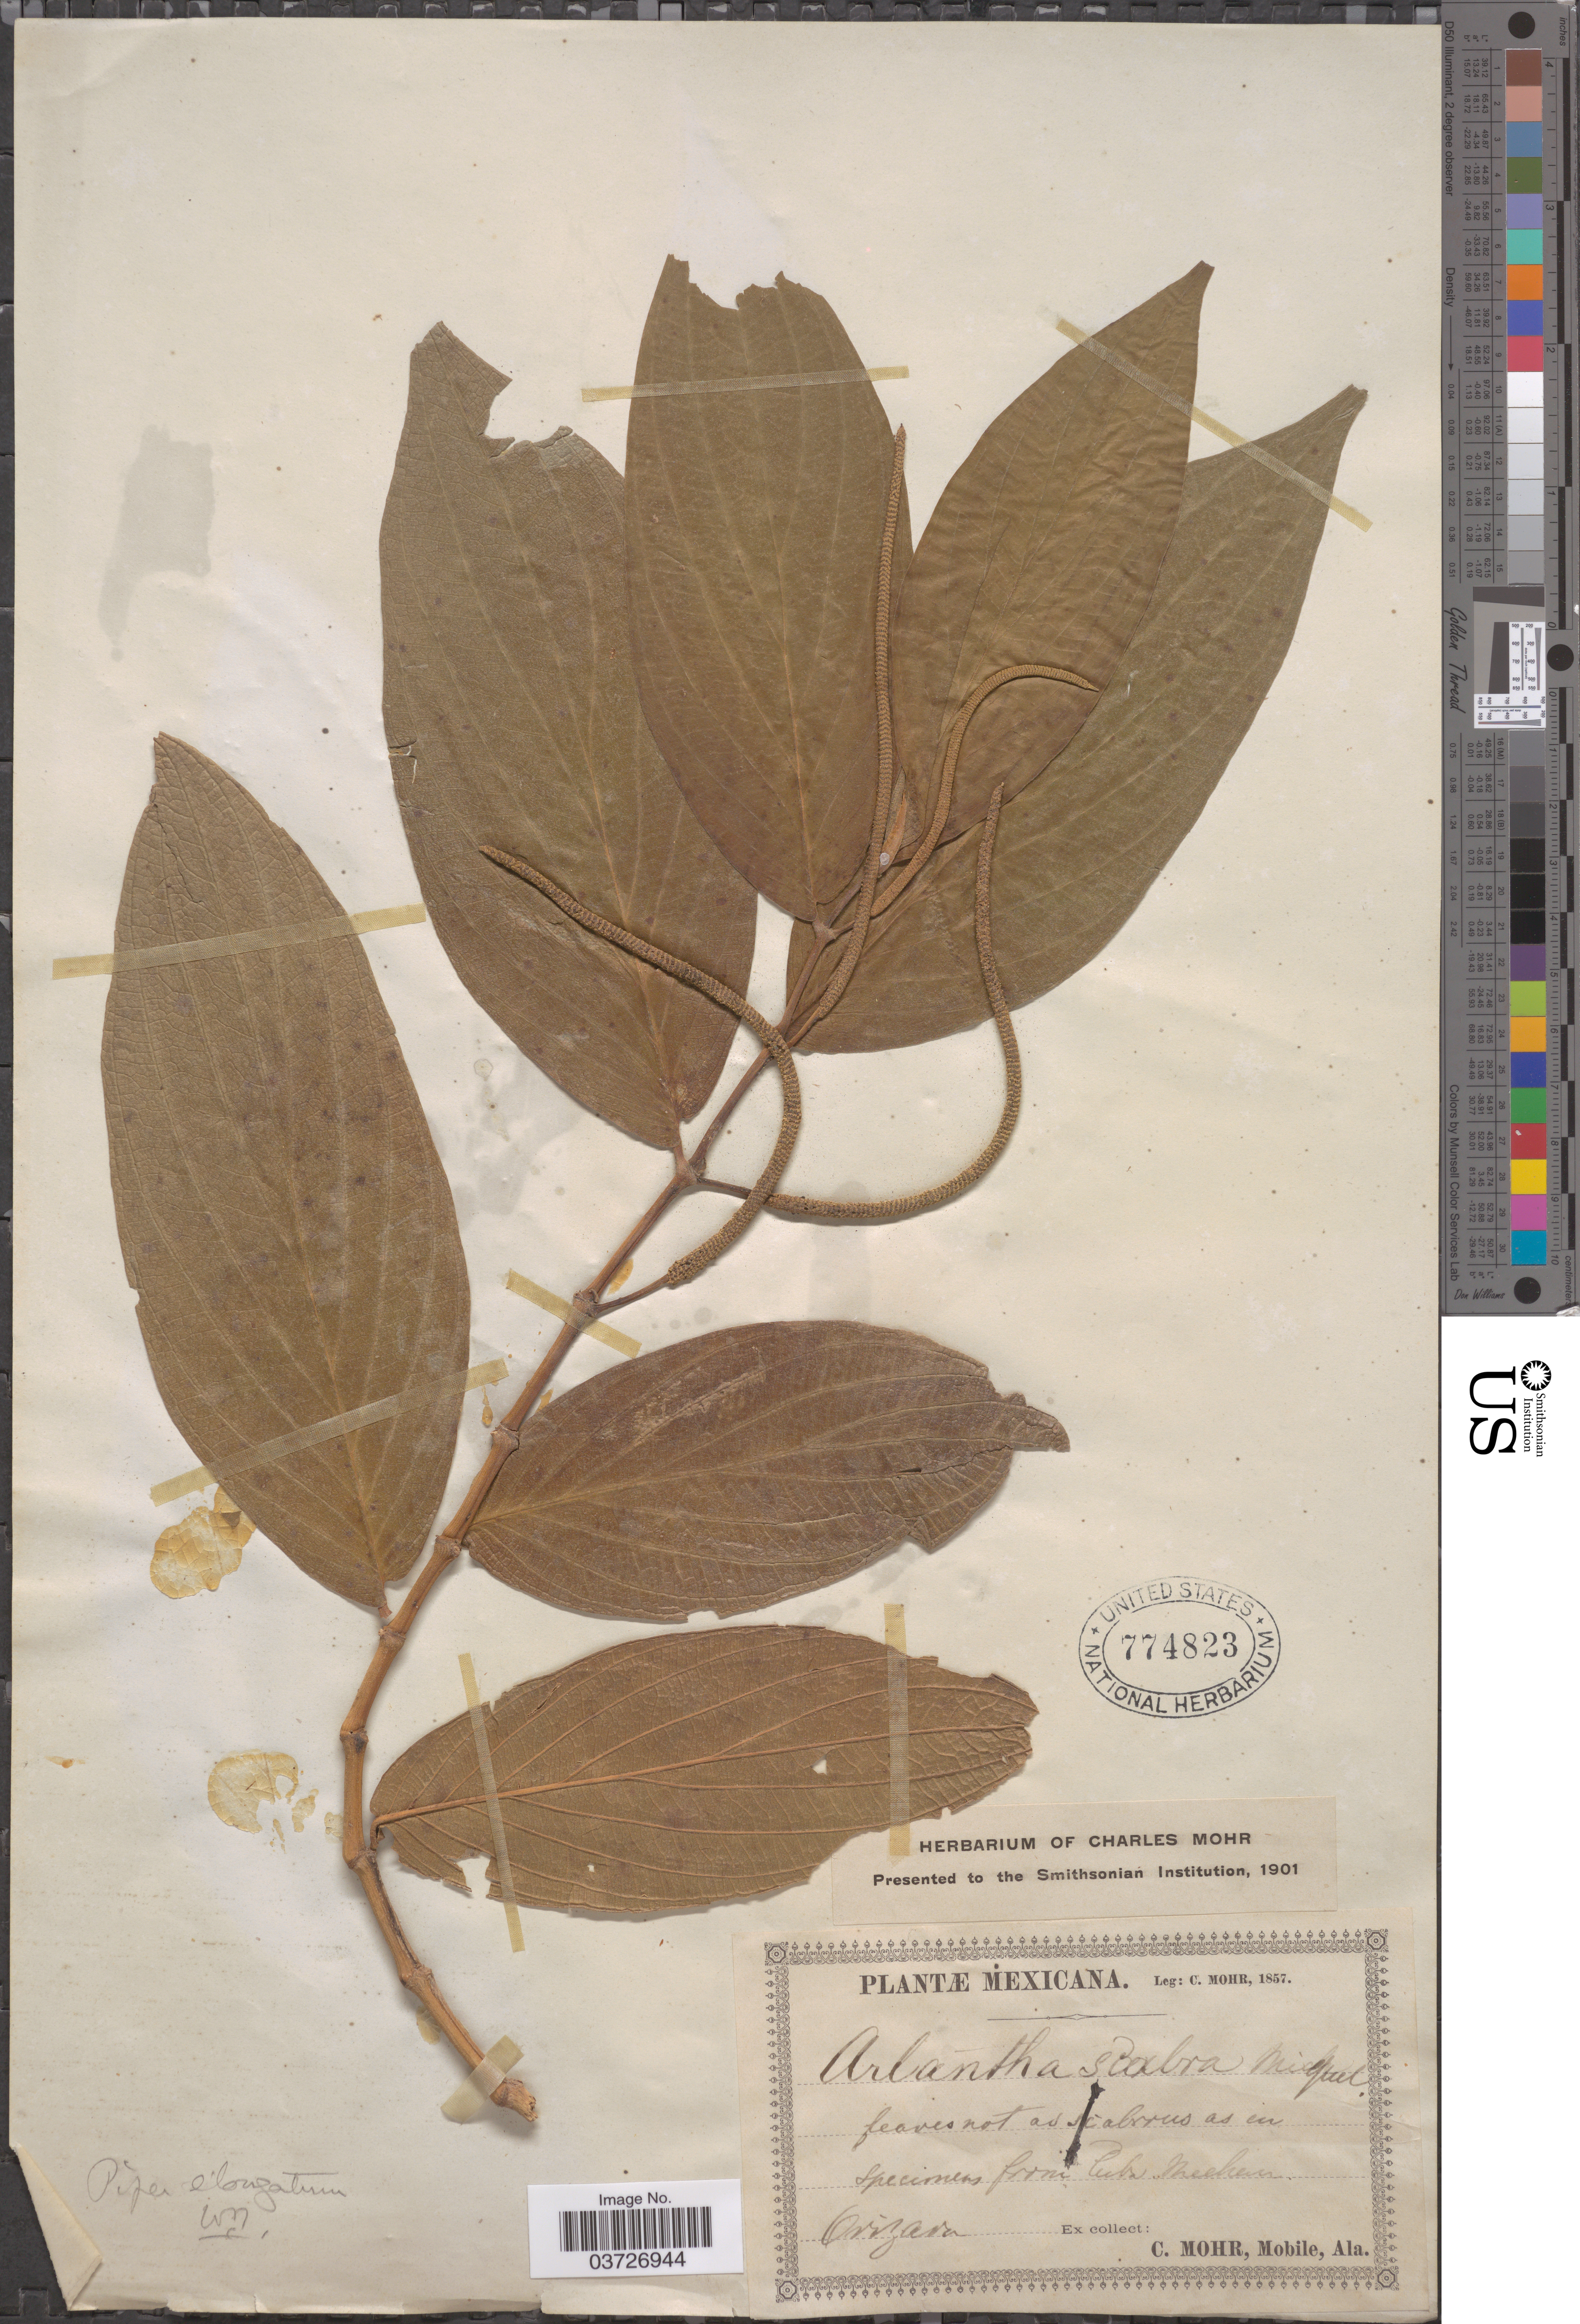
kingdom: Plantae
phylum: Tracheophyta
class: Magnoliopsida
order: Piperales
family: Piperaceae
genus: Piper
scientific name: Piper elongatum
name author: Vahl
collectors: C. T. Mohr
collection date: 1857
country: Mexico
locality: Orizava.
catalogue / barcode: US 774823